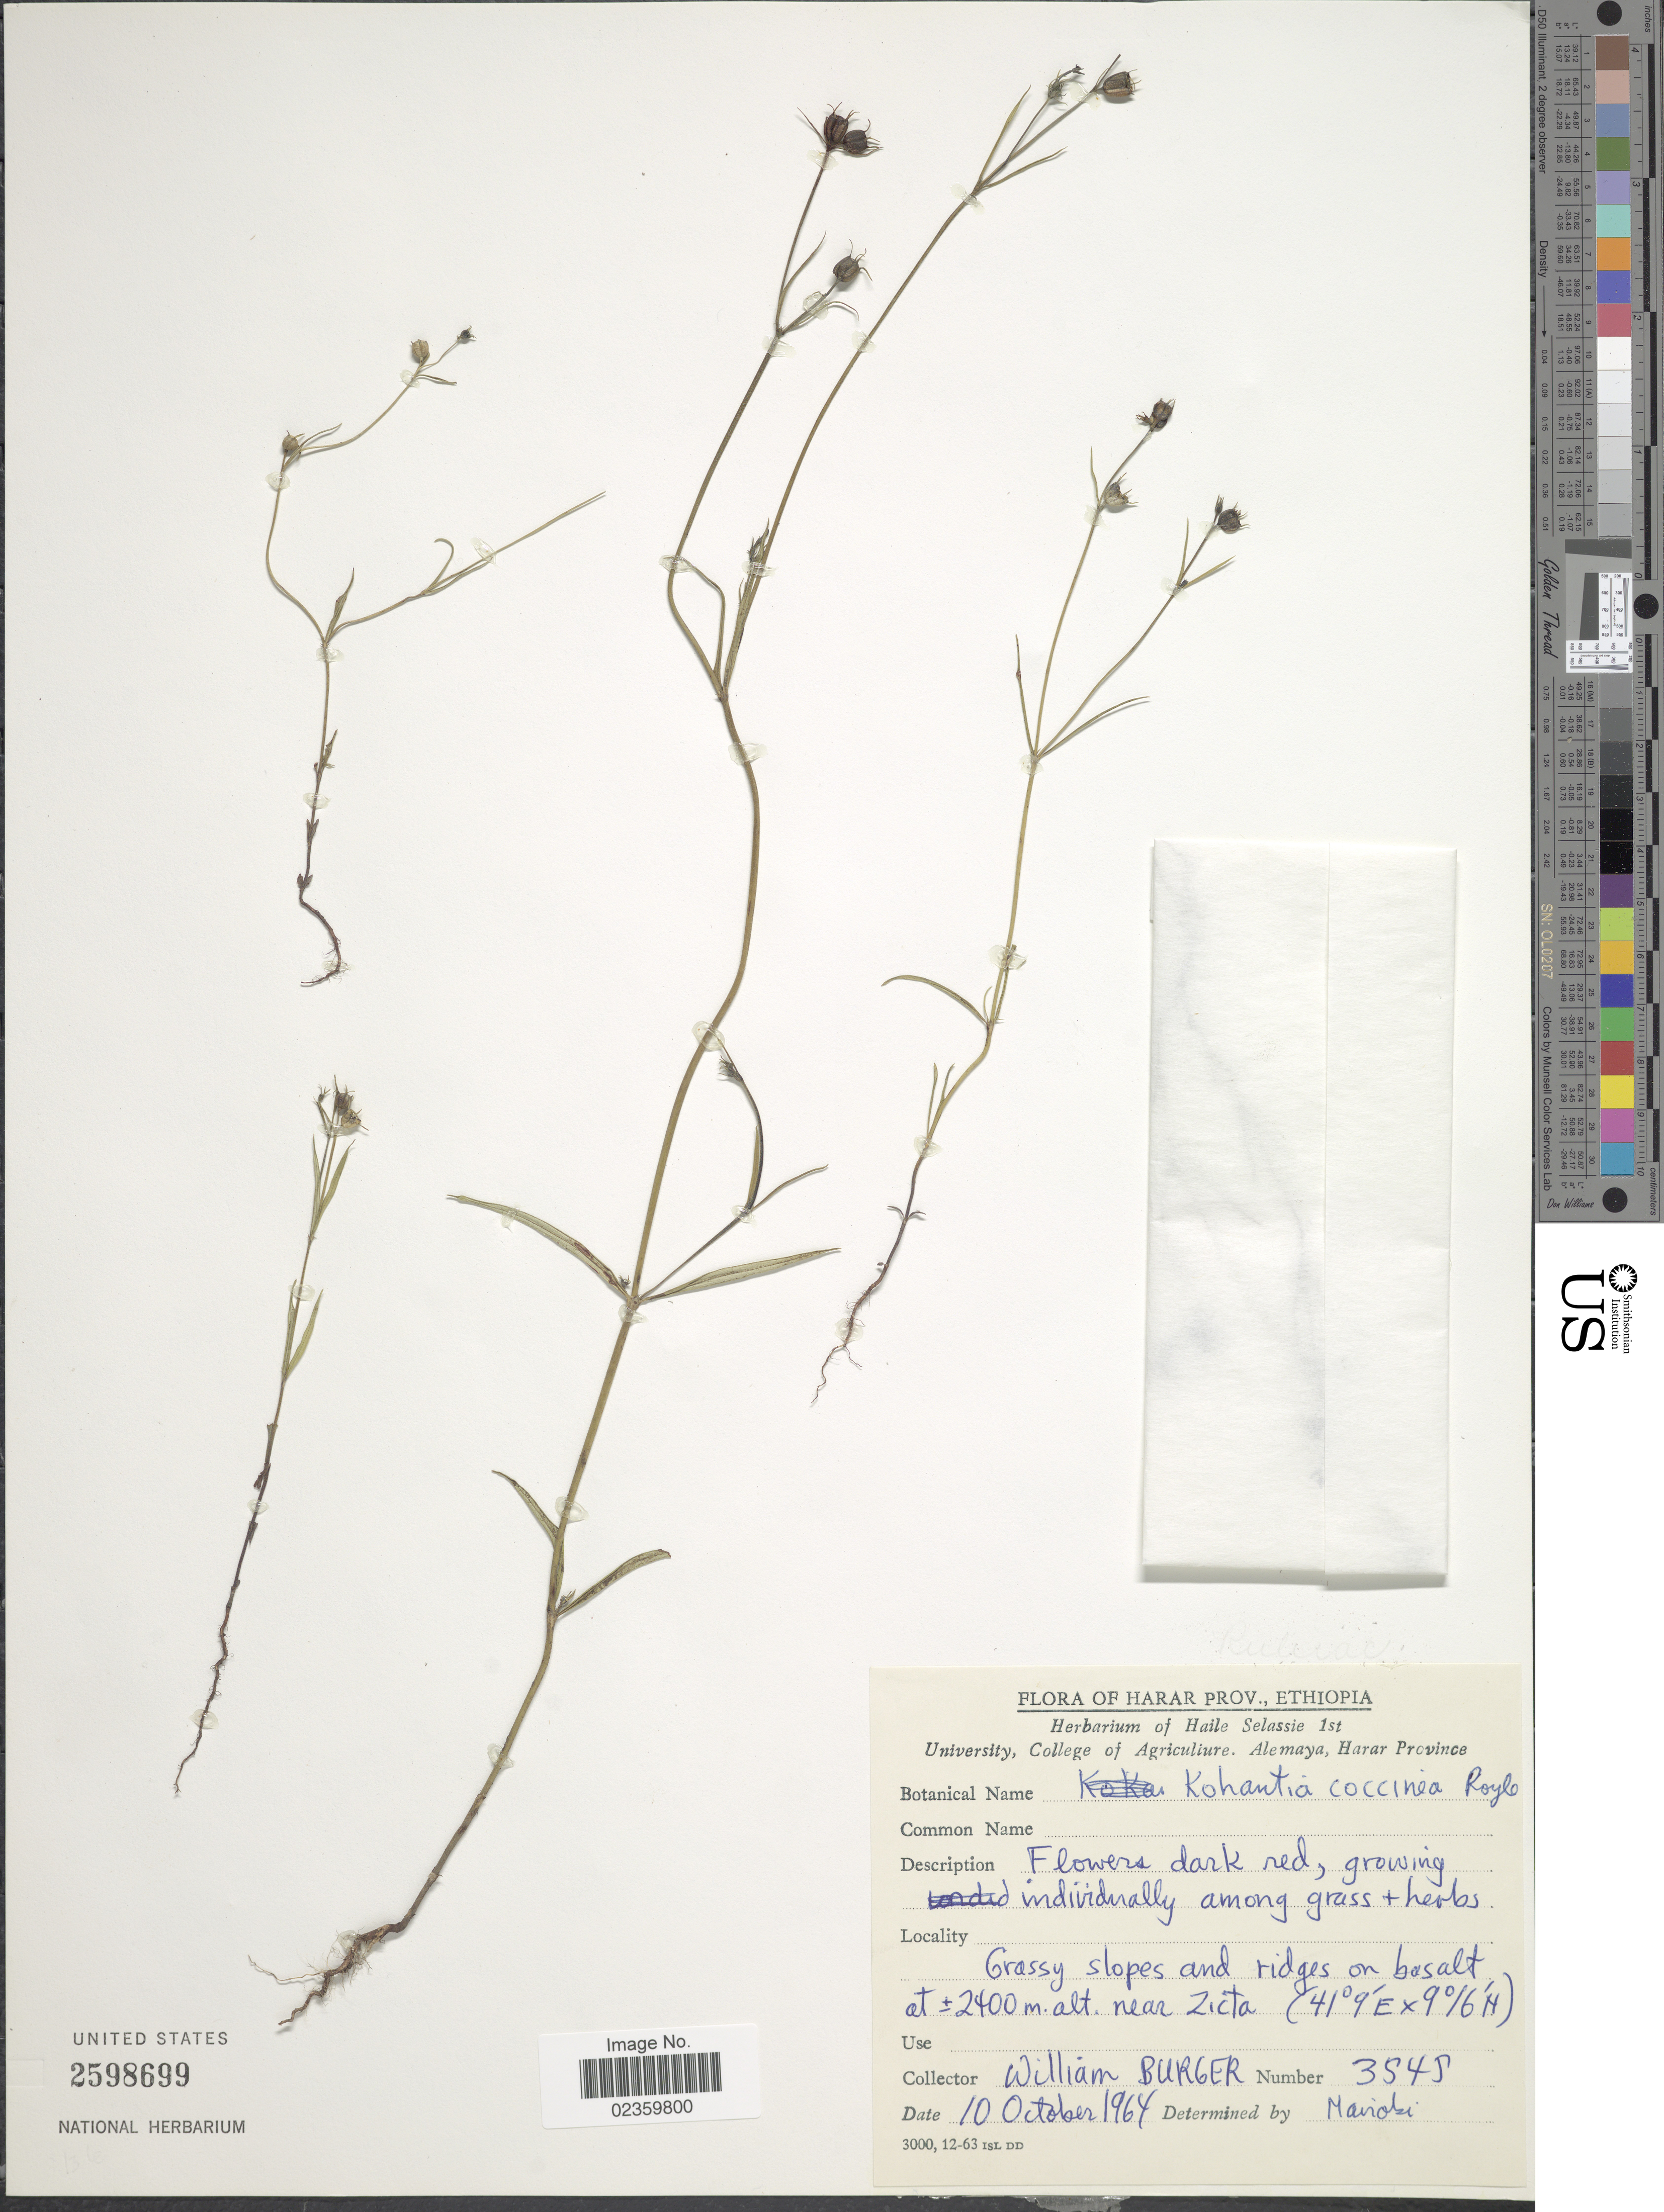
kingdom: Plantae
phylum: Tracheophyta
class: Magnoliopsida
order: Gentianales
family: Rubiaceae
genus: Kohautia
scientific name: Kohautia coccinea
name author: Royle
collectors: W. Burger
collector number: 3545*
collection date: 1964-10-10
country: Ethiopia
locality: Harar Prov., Grassy slopes and ridges on basalt, near Zicta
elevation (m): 2400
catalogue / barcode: US 2598699